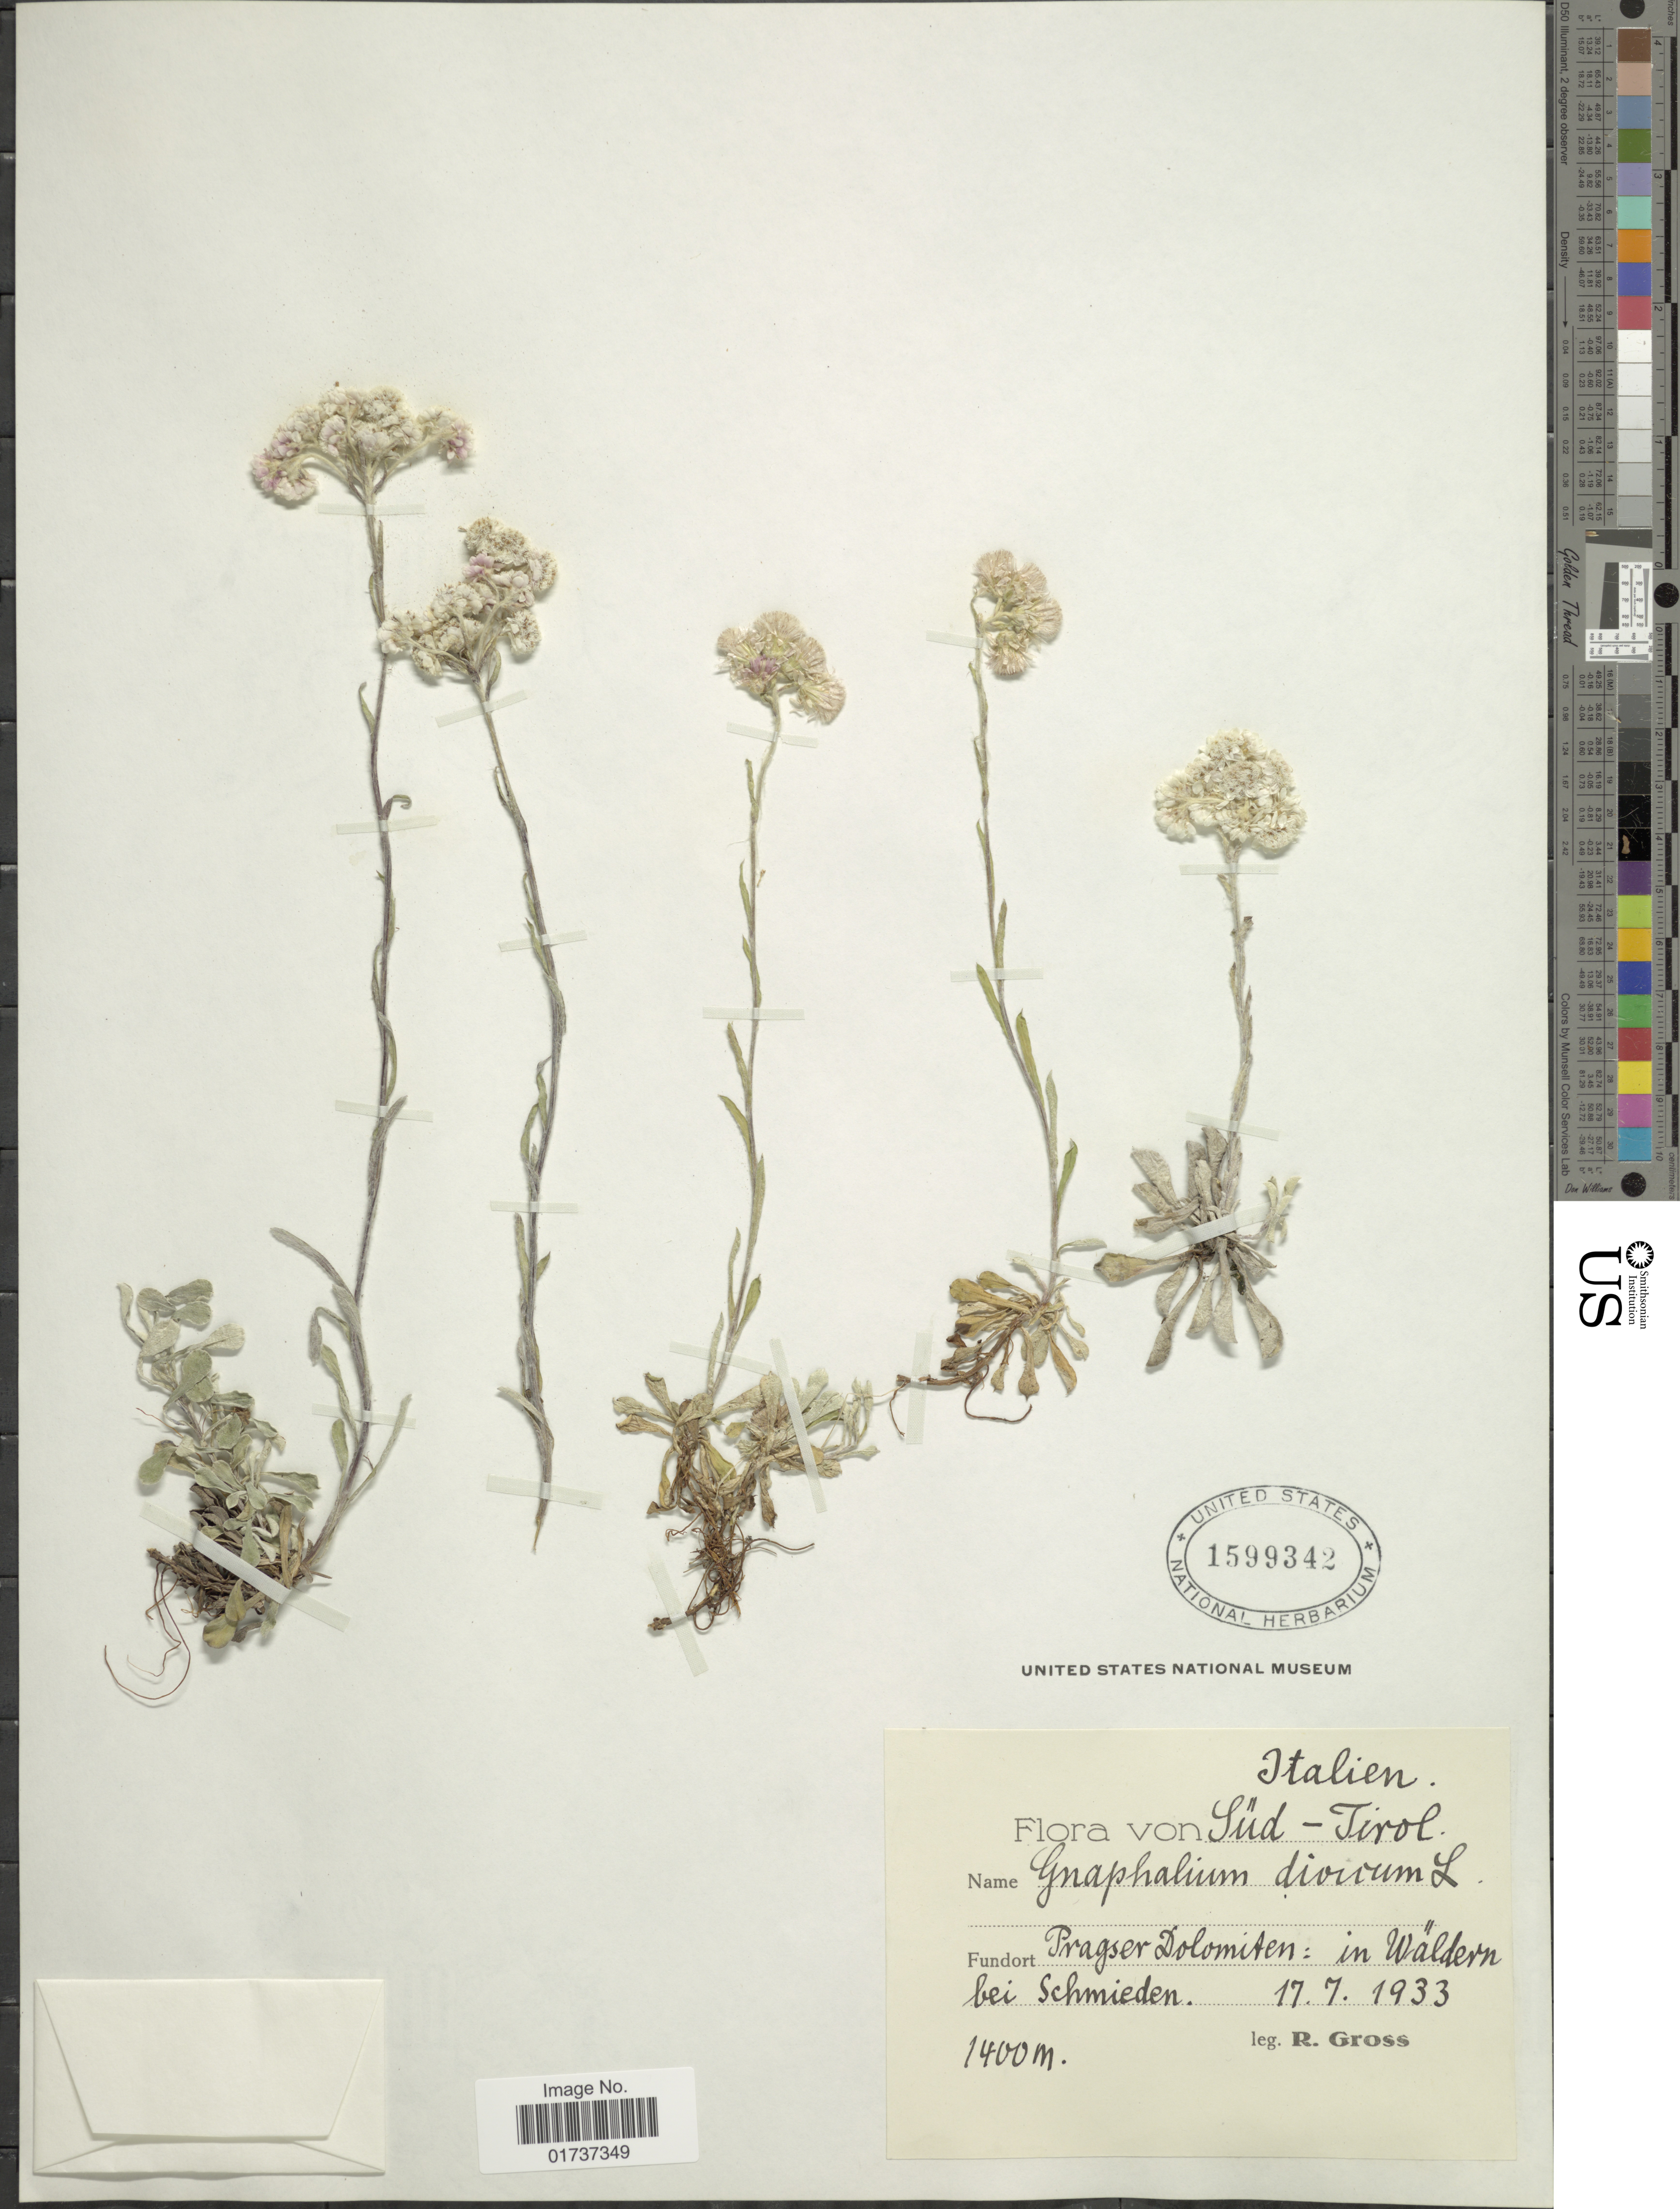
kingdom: Plantae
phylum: Tracheophyta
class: Magnoliopsida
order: Asterales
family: Asteraceae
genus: Gnaphalium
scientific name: Gnaphalium dioicum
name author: L.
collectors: R. Gross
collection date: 1933-07-17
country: Italy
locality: Süd-Tirol, Pragser Dolomiten: in Wäldern bei Schmieden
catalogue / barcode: US 1599342